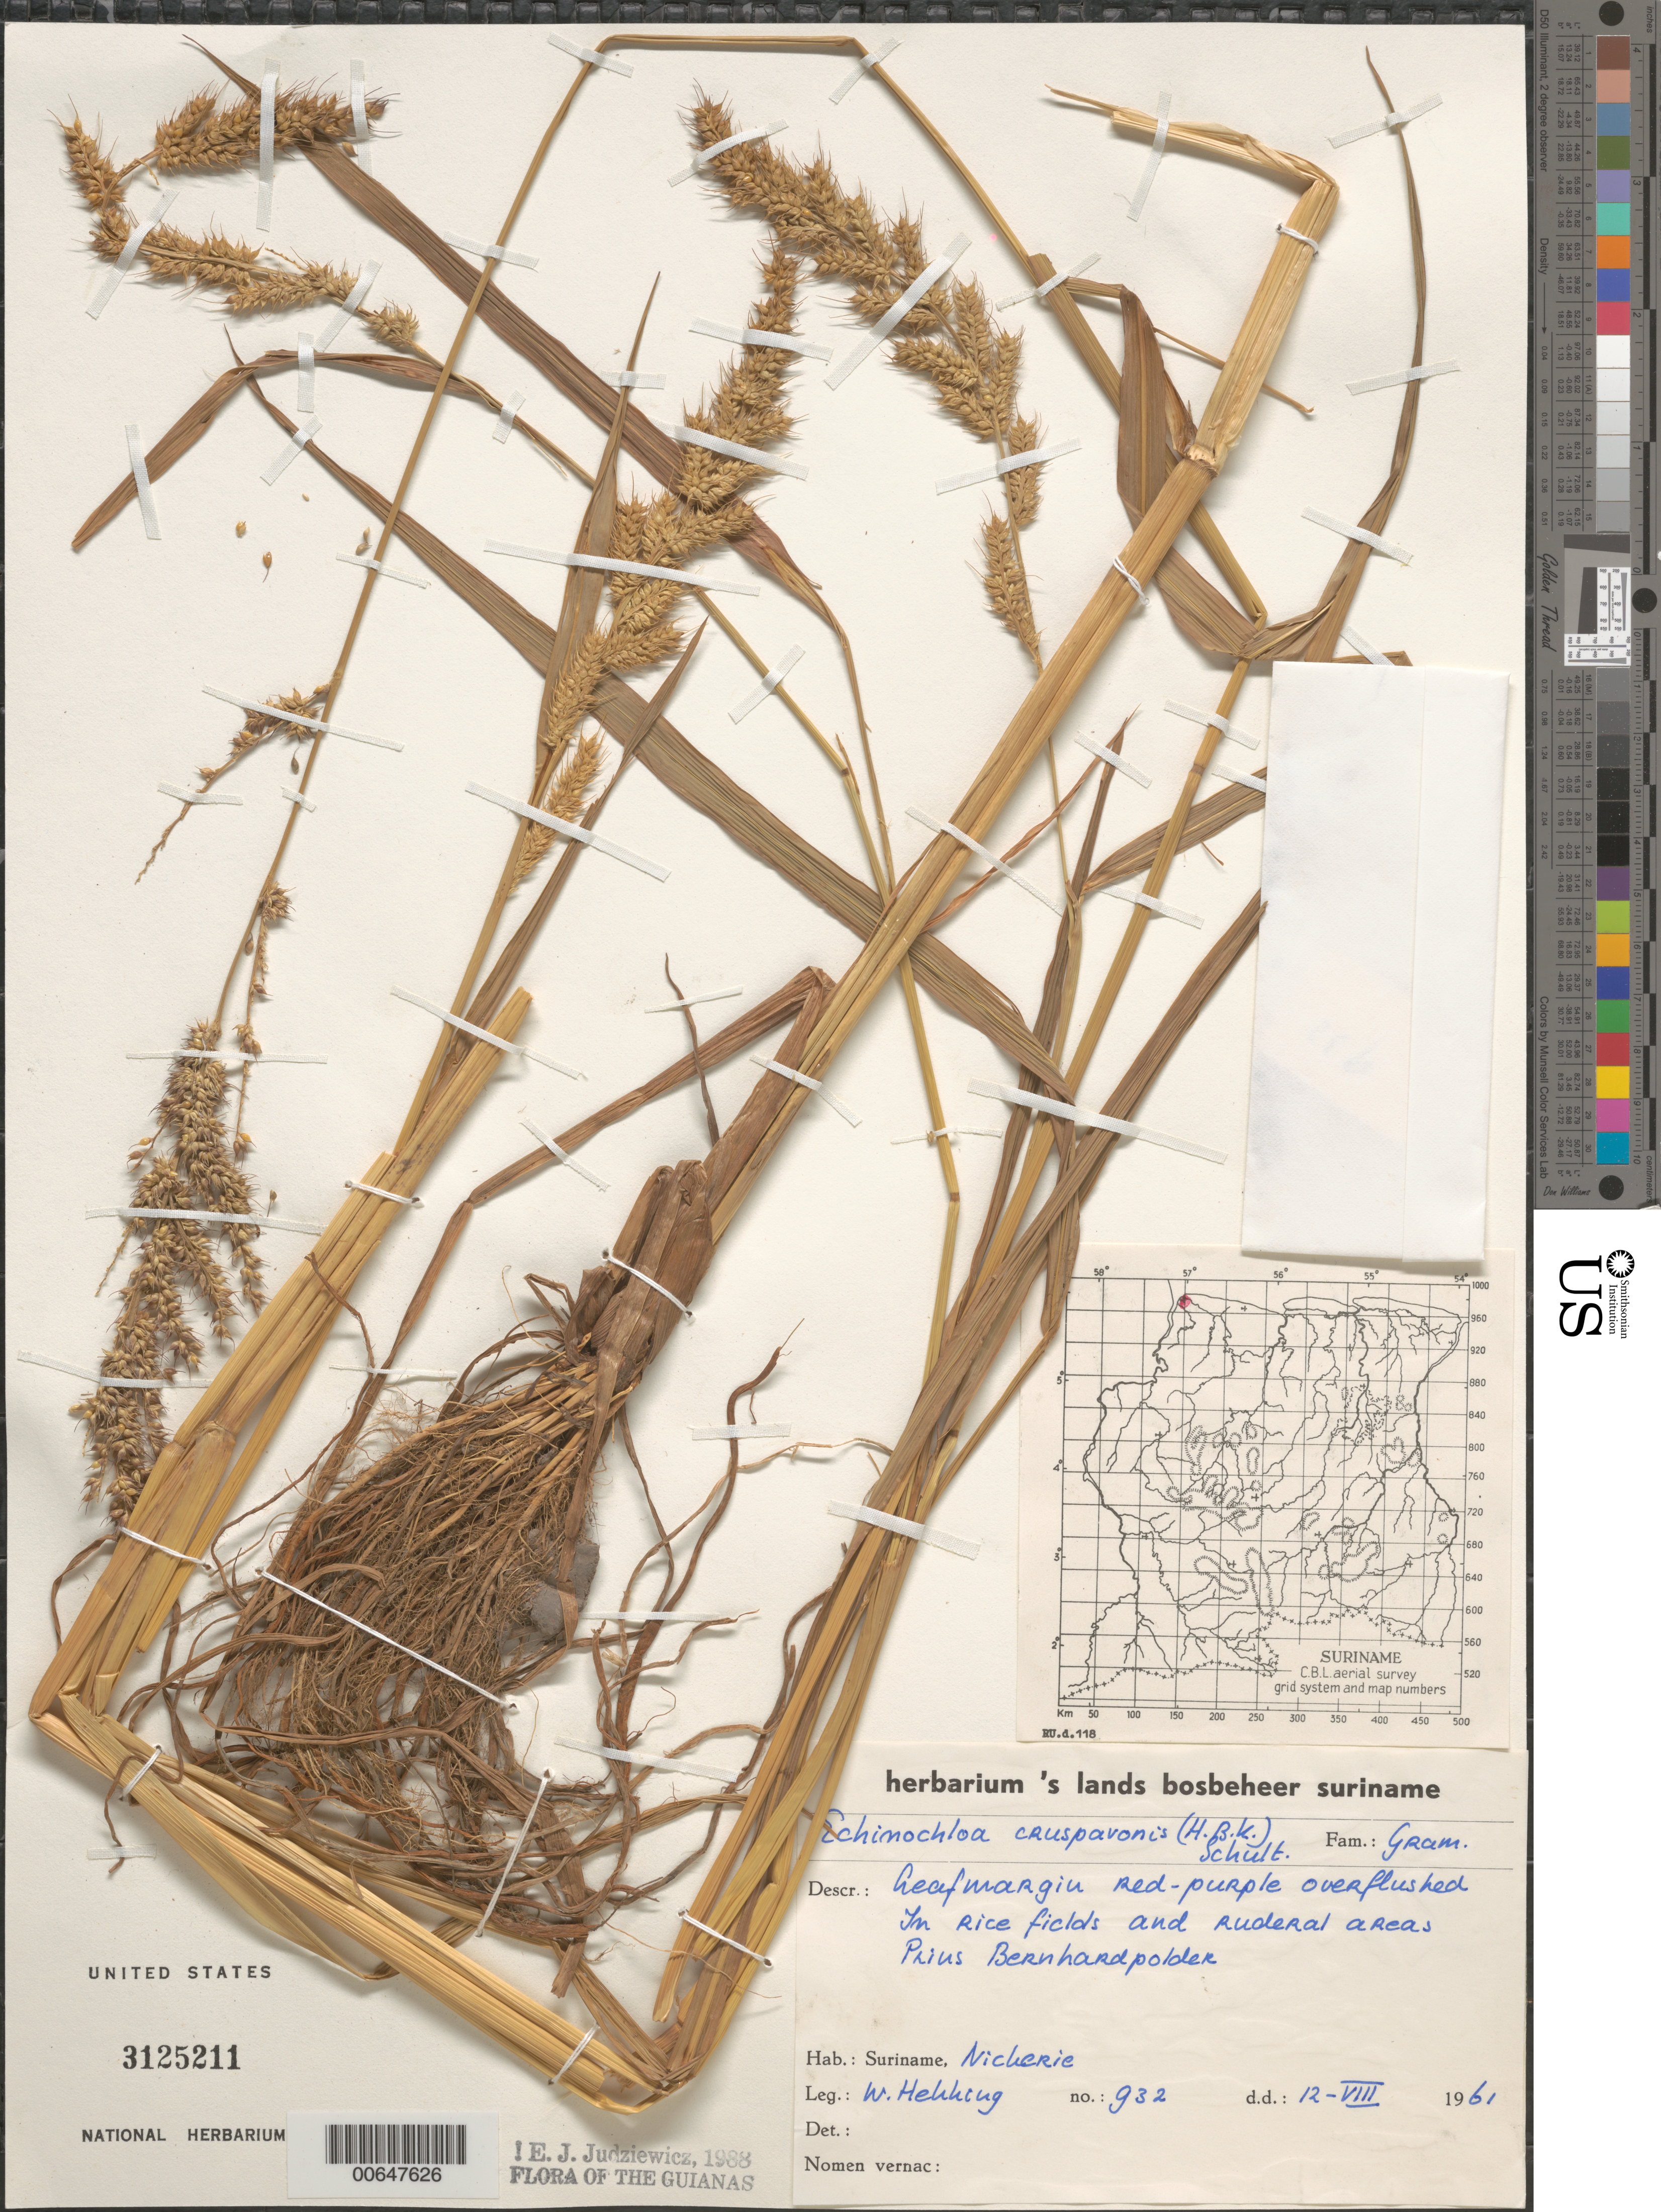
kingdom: Plantae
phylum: Tracheophyta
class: Liliopsida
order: Poales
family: Poaceae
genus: Echinochloa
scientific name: Echinochloa crus-pavonis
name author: (Kunth) Schult.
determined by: Judziewicz, E. J.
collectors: W. H. A. Hekking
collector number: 932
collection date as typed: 12-Aug-61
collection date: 1961-08-12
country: Suriname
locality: Nickerie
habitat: Rice fields and ruderal areas. Prius Bernhardpolder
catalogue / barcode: US 3125211